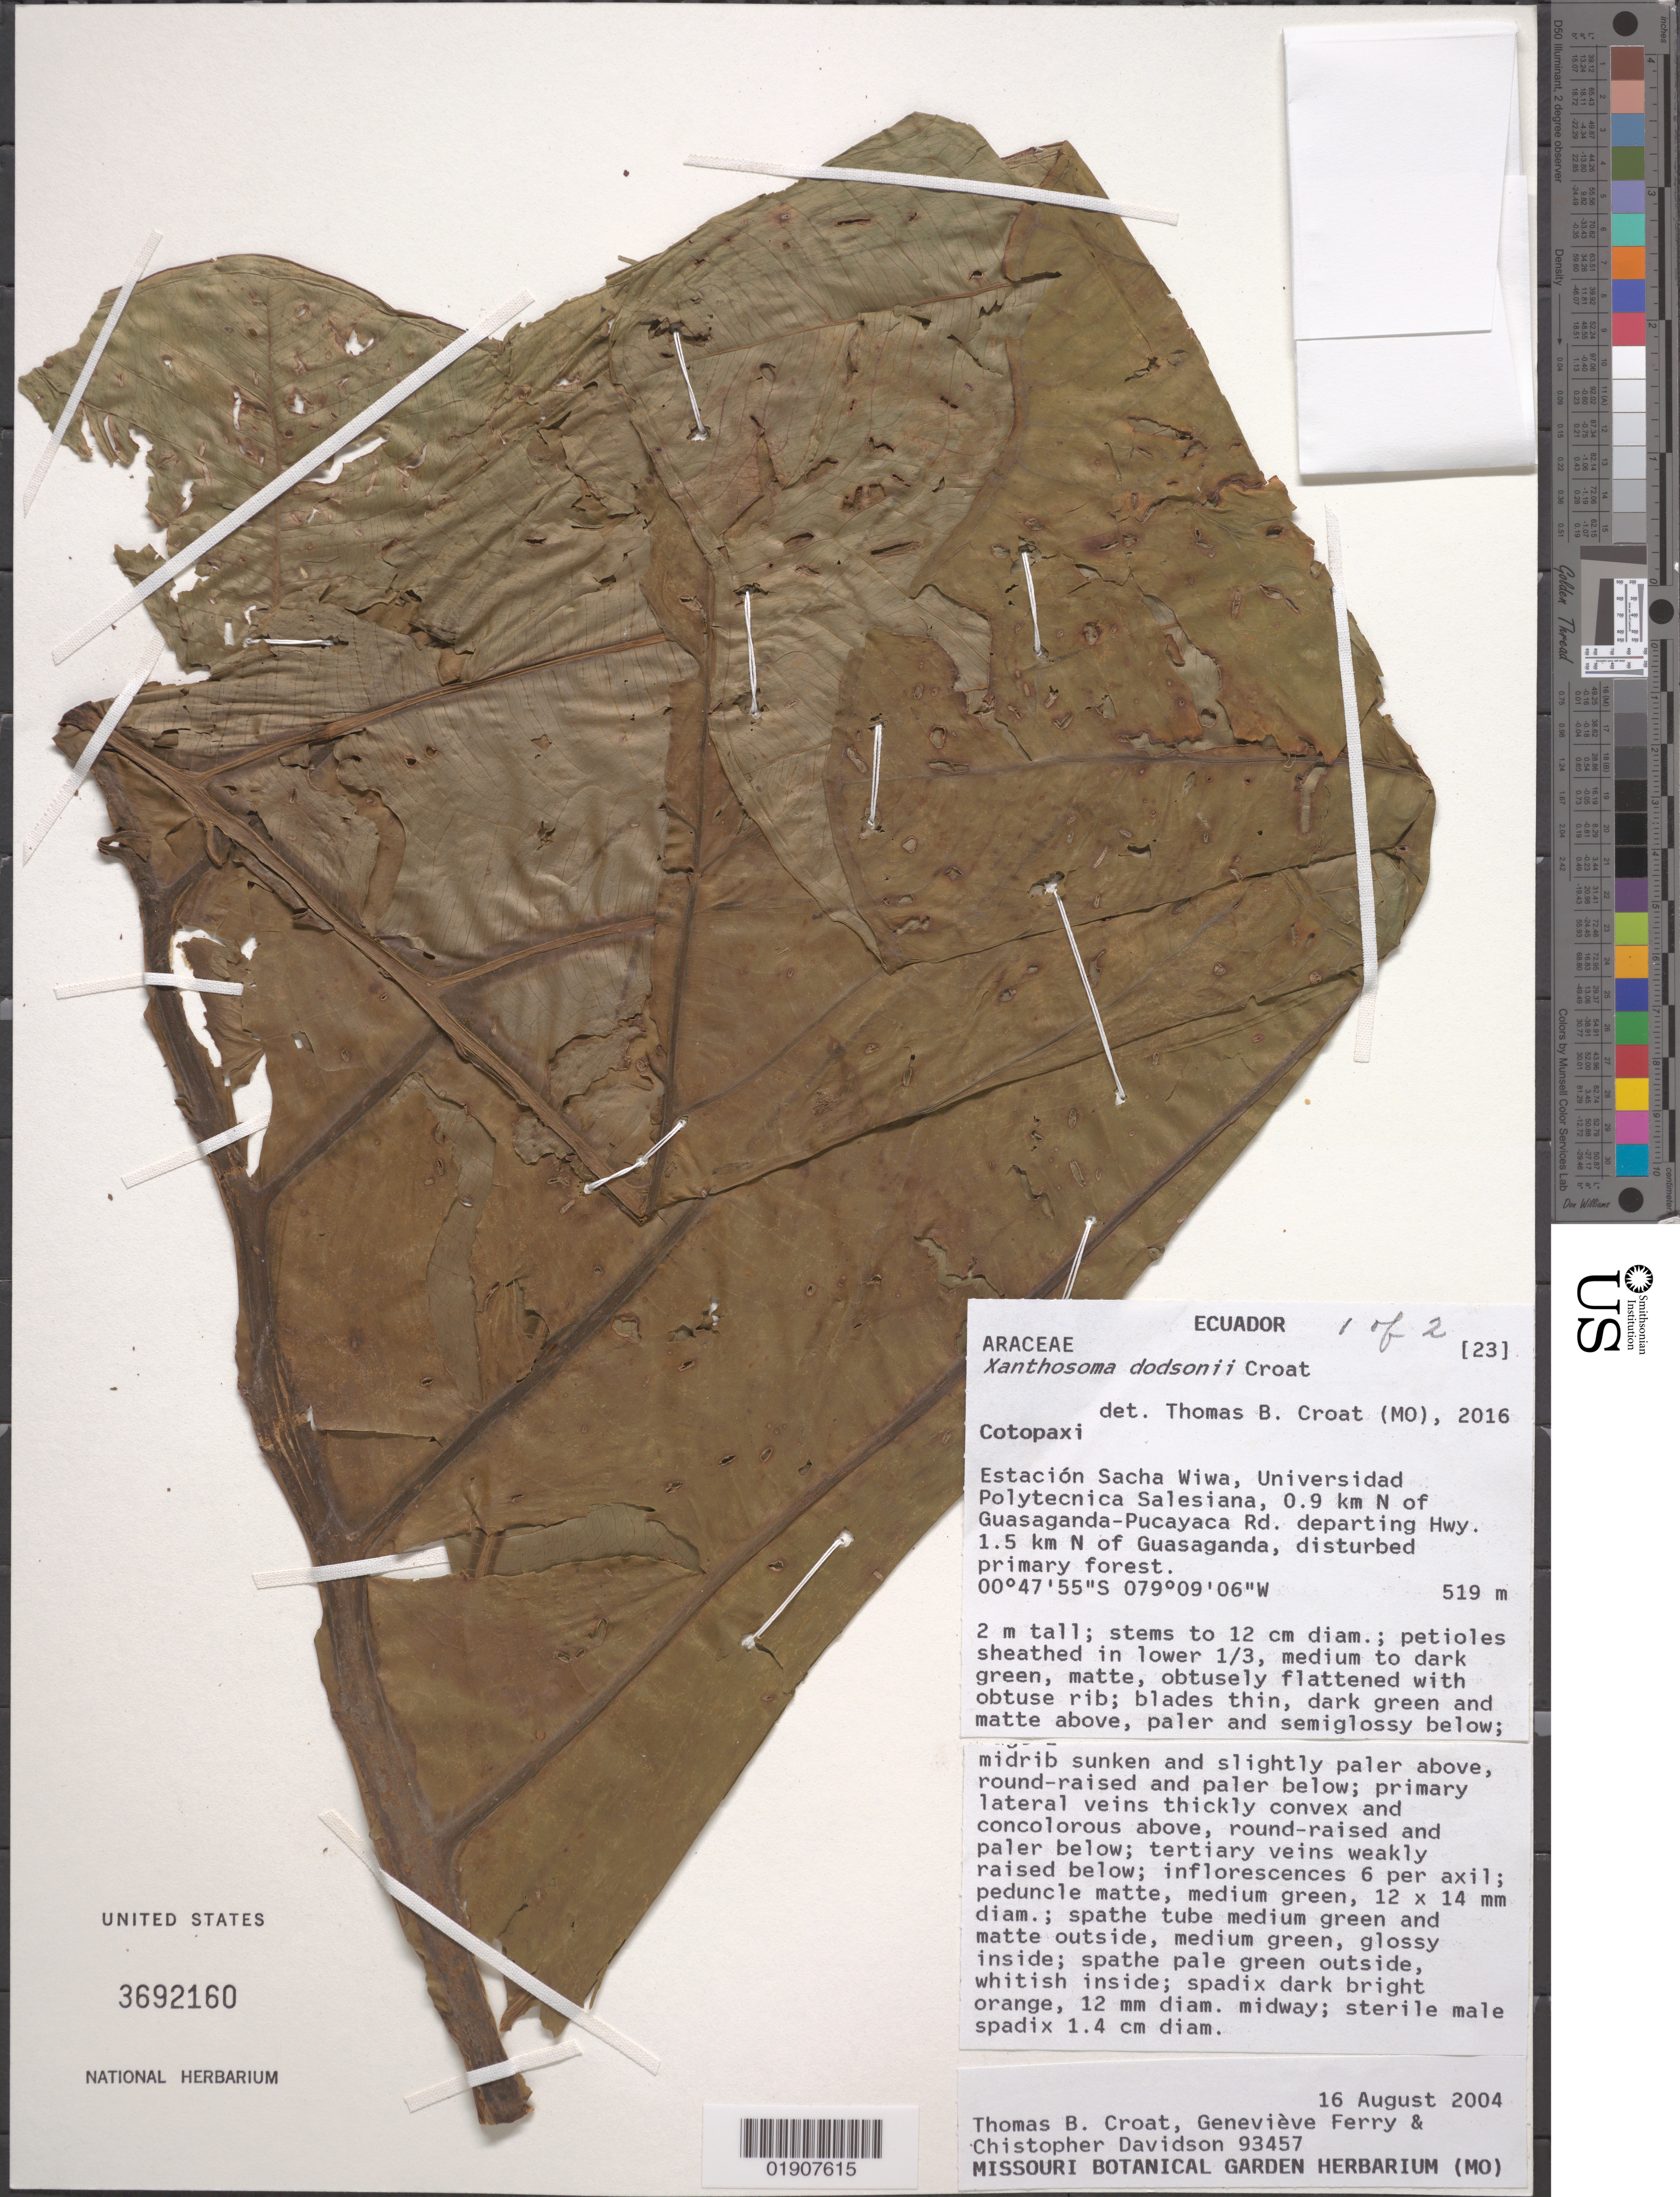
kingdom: Plantae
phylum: Tracheophyta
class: Liliopsida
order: Alismatales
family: Araceae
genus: Xanthosoma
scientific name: Xanthosoma dodsonii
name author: Croat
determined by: Croat, Thomas B., Missouri Botanical Garden (MO)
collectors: T. B. Croat, G. Ferry & C. Davidson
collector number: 93457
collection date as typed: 16 Aug 2004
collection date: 2004-08-16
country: Ecuador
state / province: Cotopaxi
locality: Estación Sacha Wiwa, Universidad Polytecnica Salesiana, 0.9 km N of Guasaganda-Pucayaca Rd. departing Hwy. 1.5 km N of Guasaganda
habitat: Disturbed primary forest.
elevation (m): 519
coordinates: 0 47 55 S, 79 09 6 W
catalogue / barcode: US 3692160